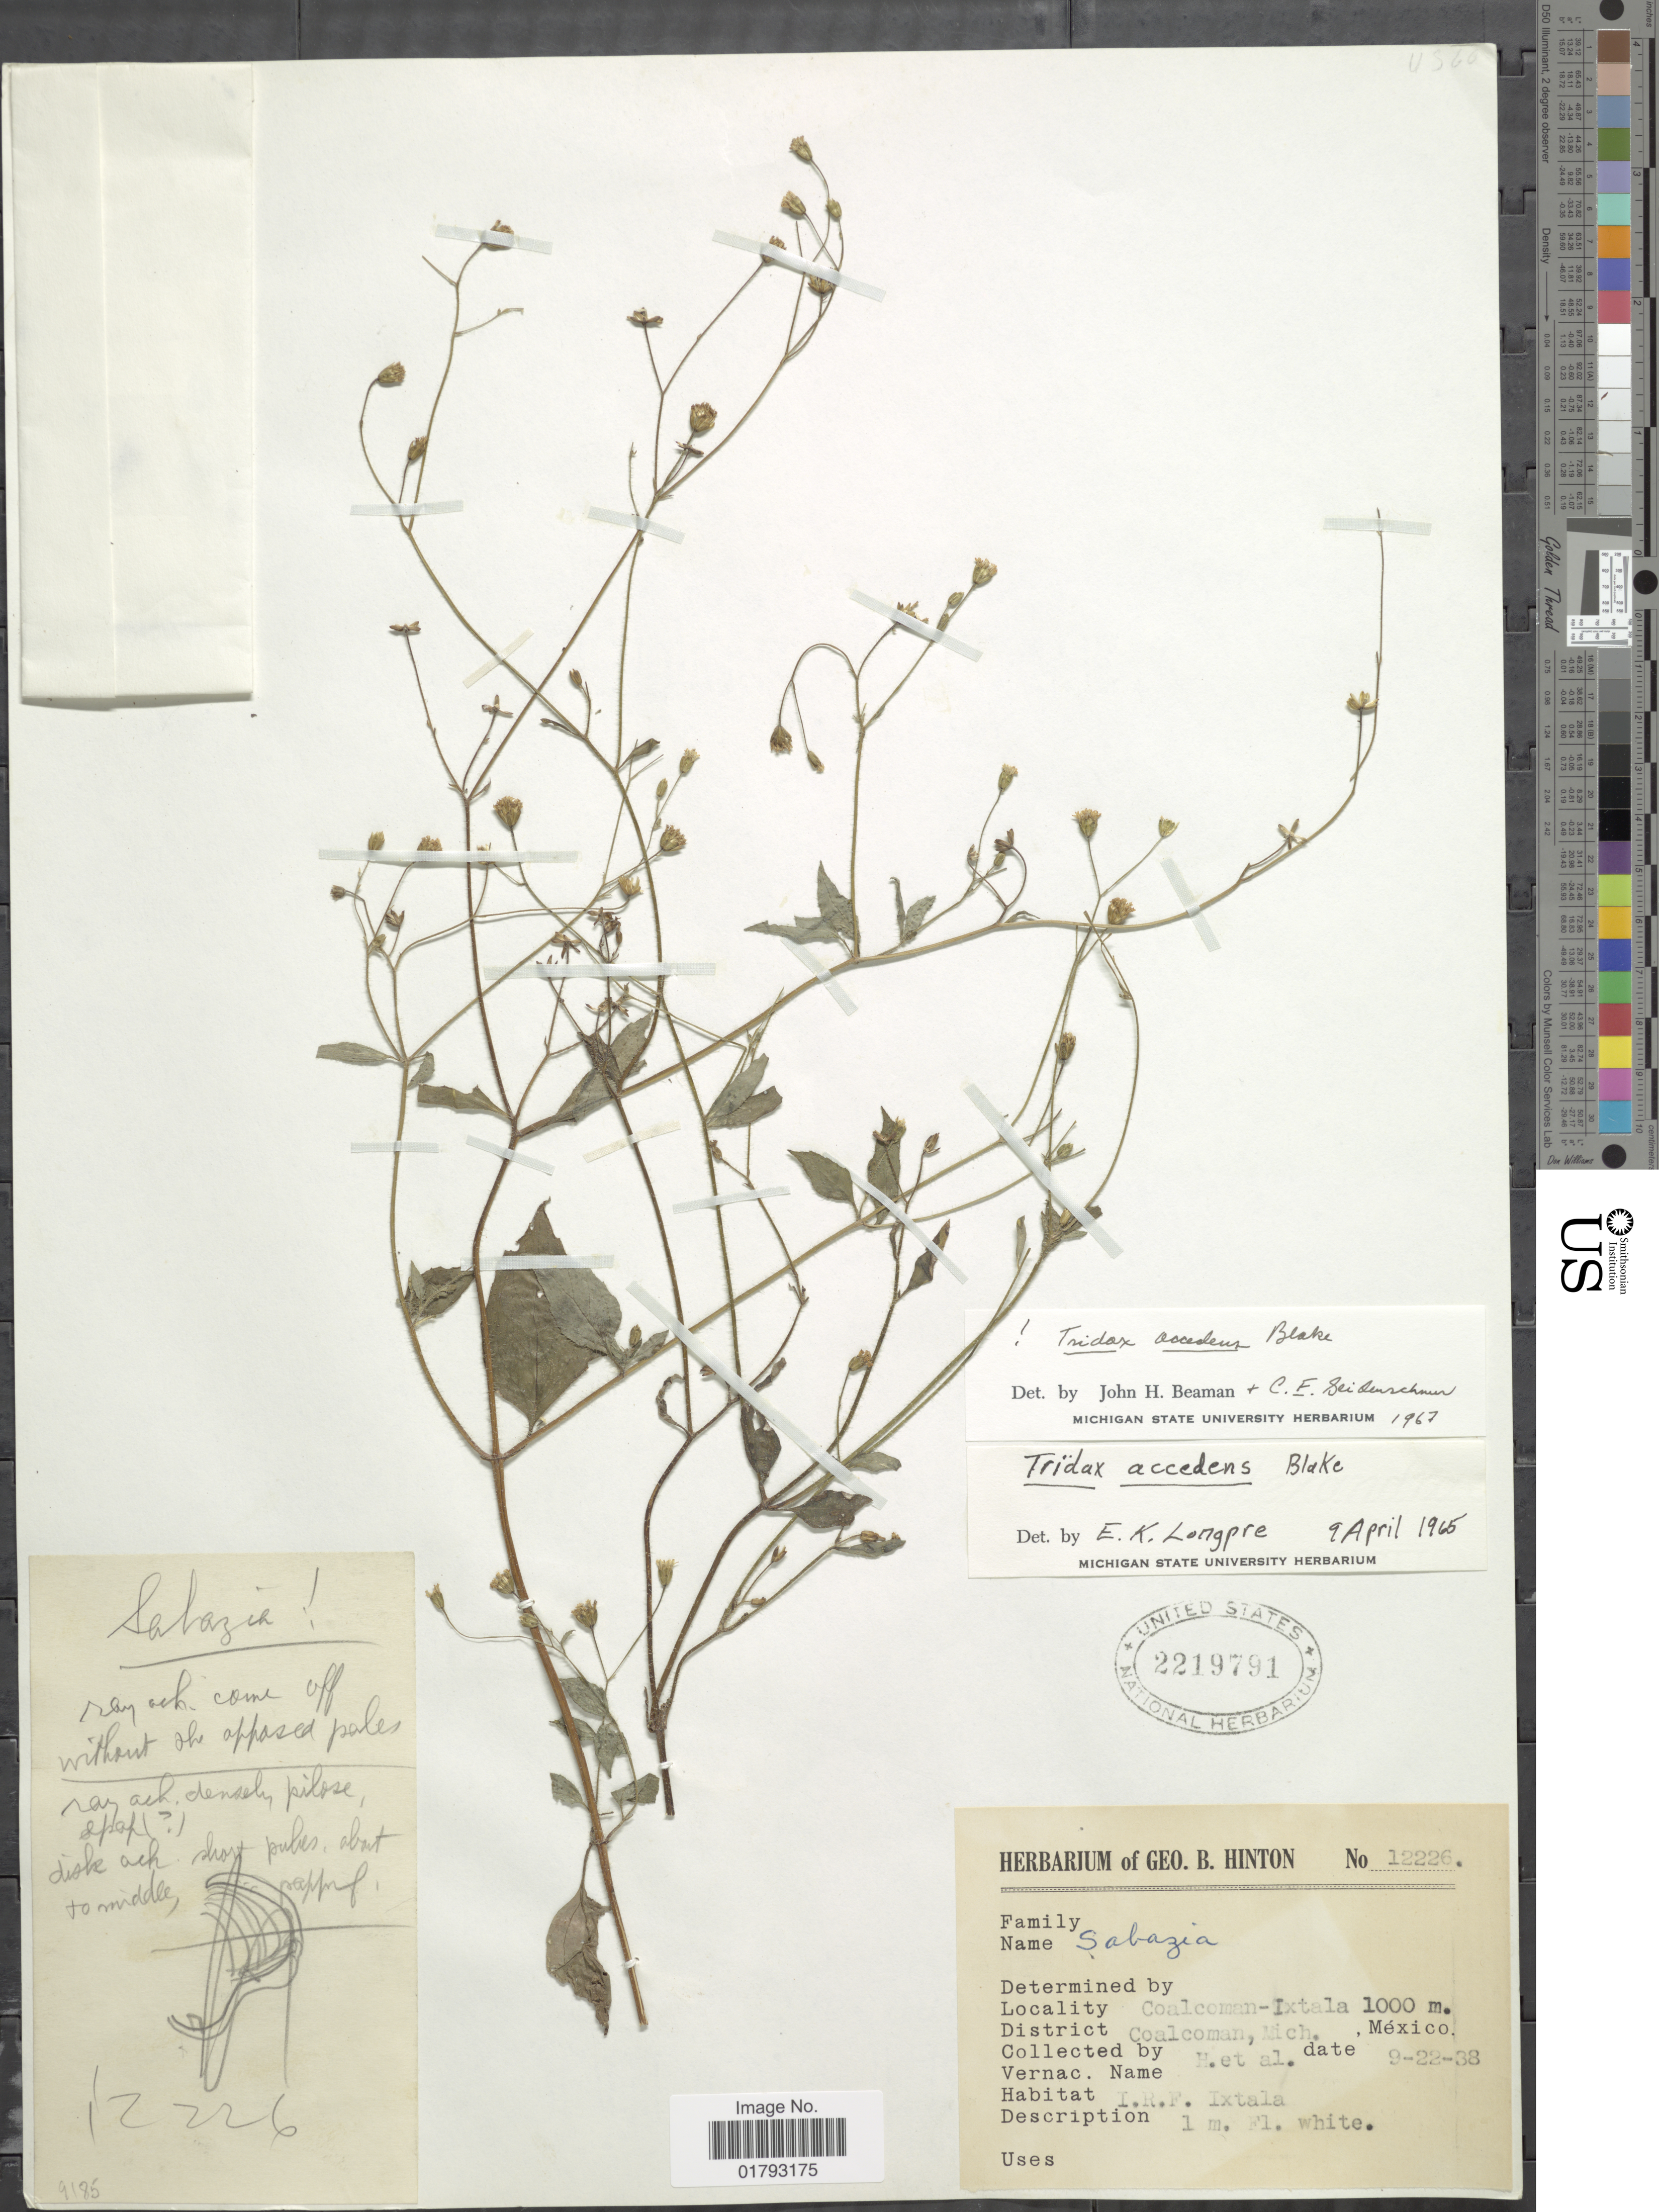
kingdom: Plantae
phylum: Tracheophyta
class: Magnoliopsida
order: Asterales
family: Asteraceae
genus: Tridax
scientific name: Tridax accedens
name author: S.F. Blake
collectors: G. B. Hinton & et al.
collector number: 12226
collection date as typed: Transcribed d/m/y: 22/9/38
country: Mexico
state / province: Michoacán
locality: Coalcoman -Ixtala, Coalcoman, Mich. Mexico.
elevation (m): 1000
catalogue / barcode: US 2219791